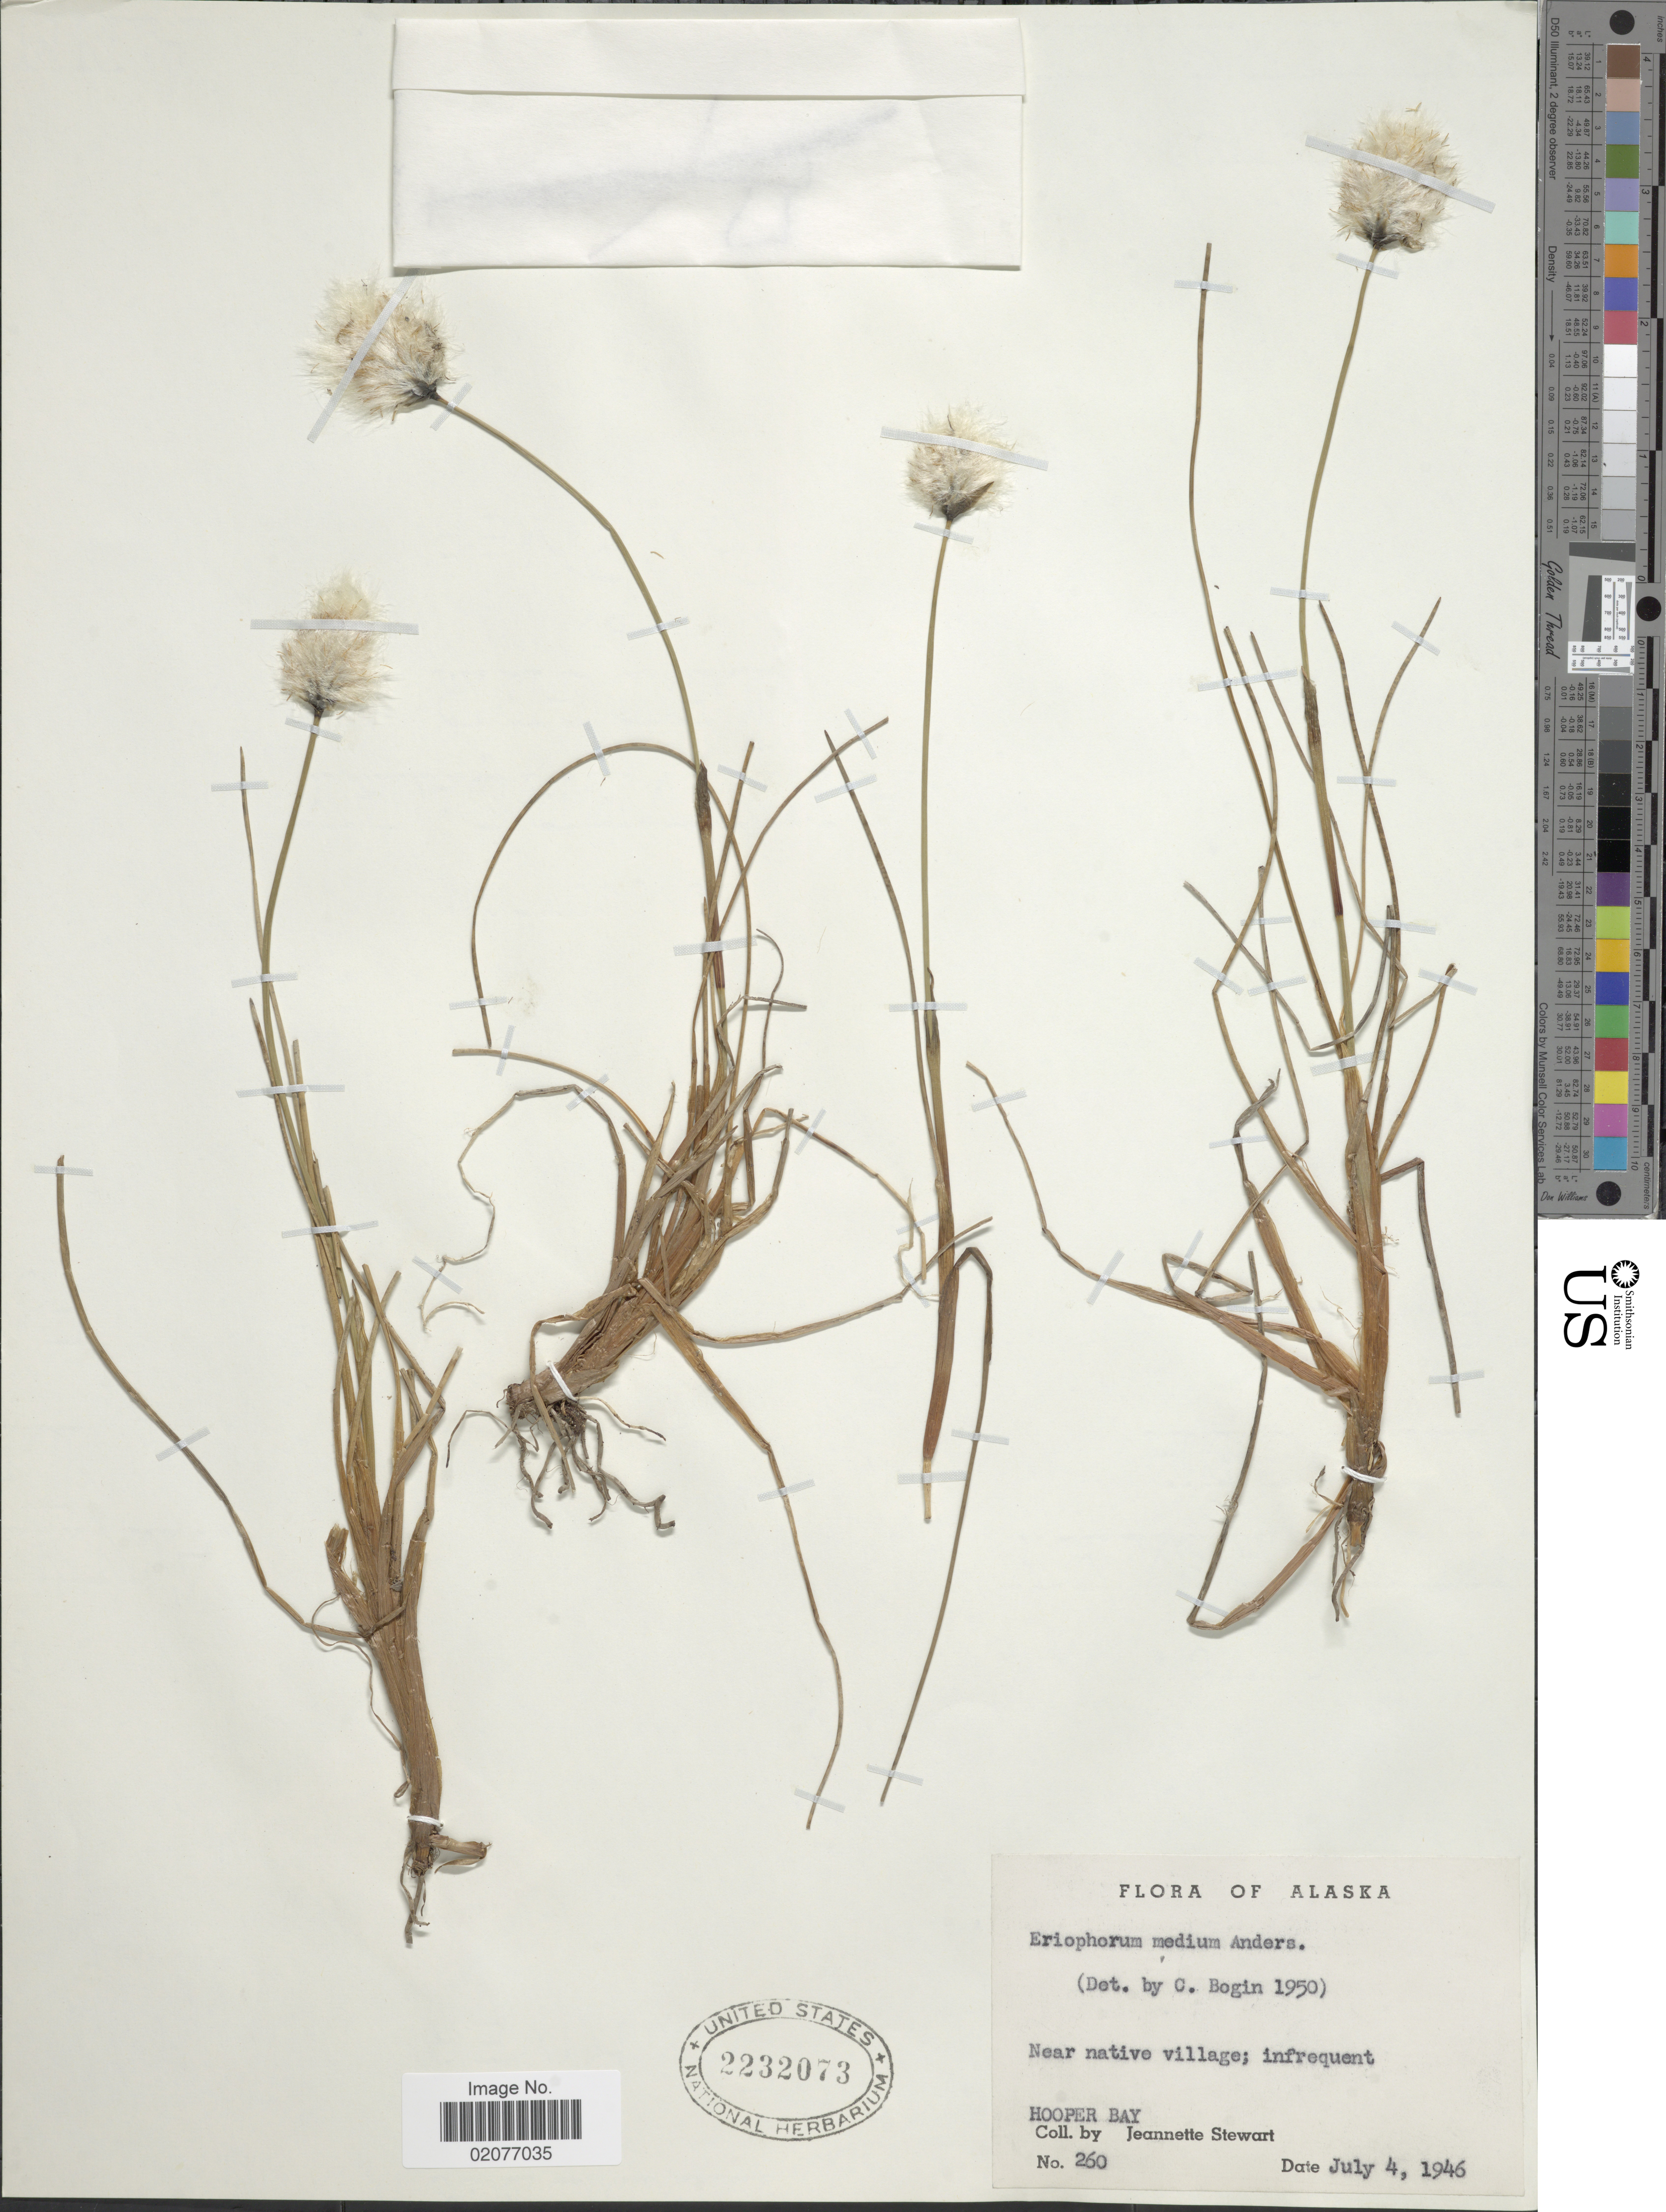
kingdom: Plantae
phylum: Tracheophyta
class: Liliopsida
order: Poales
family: Cyperaceae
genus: Eriophorum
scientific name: Eriophorum x medium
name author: Andersson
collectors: J. Stewart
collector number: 260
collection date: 1946-07-04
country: United States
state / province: Alaska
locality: Near native village; infrequent, Hooper Bay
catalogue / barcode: US 2232073